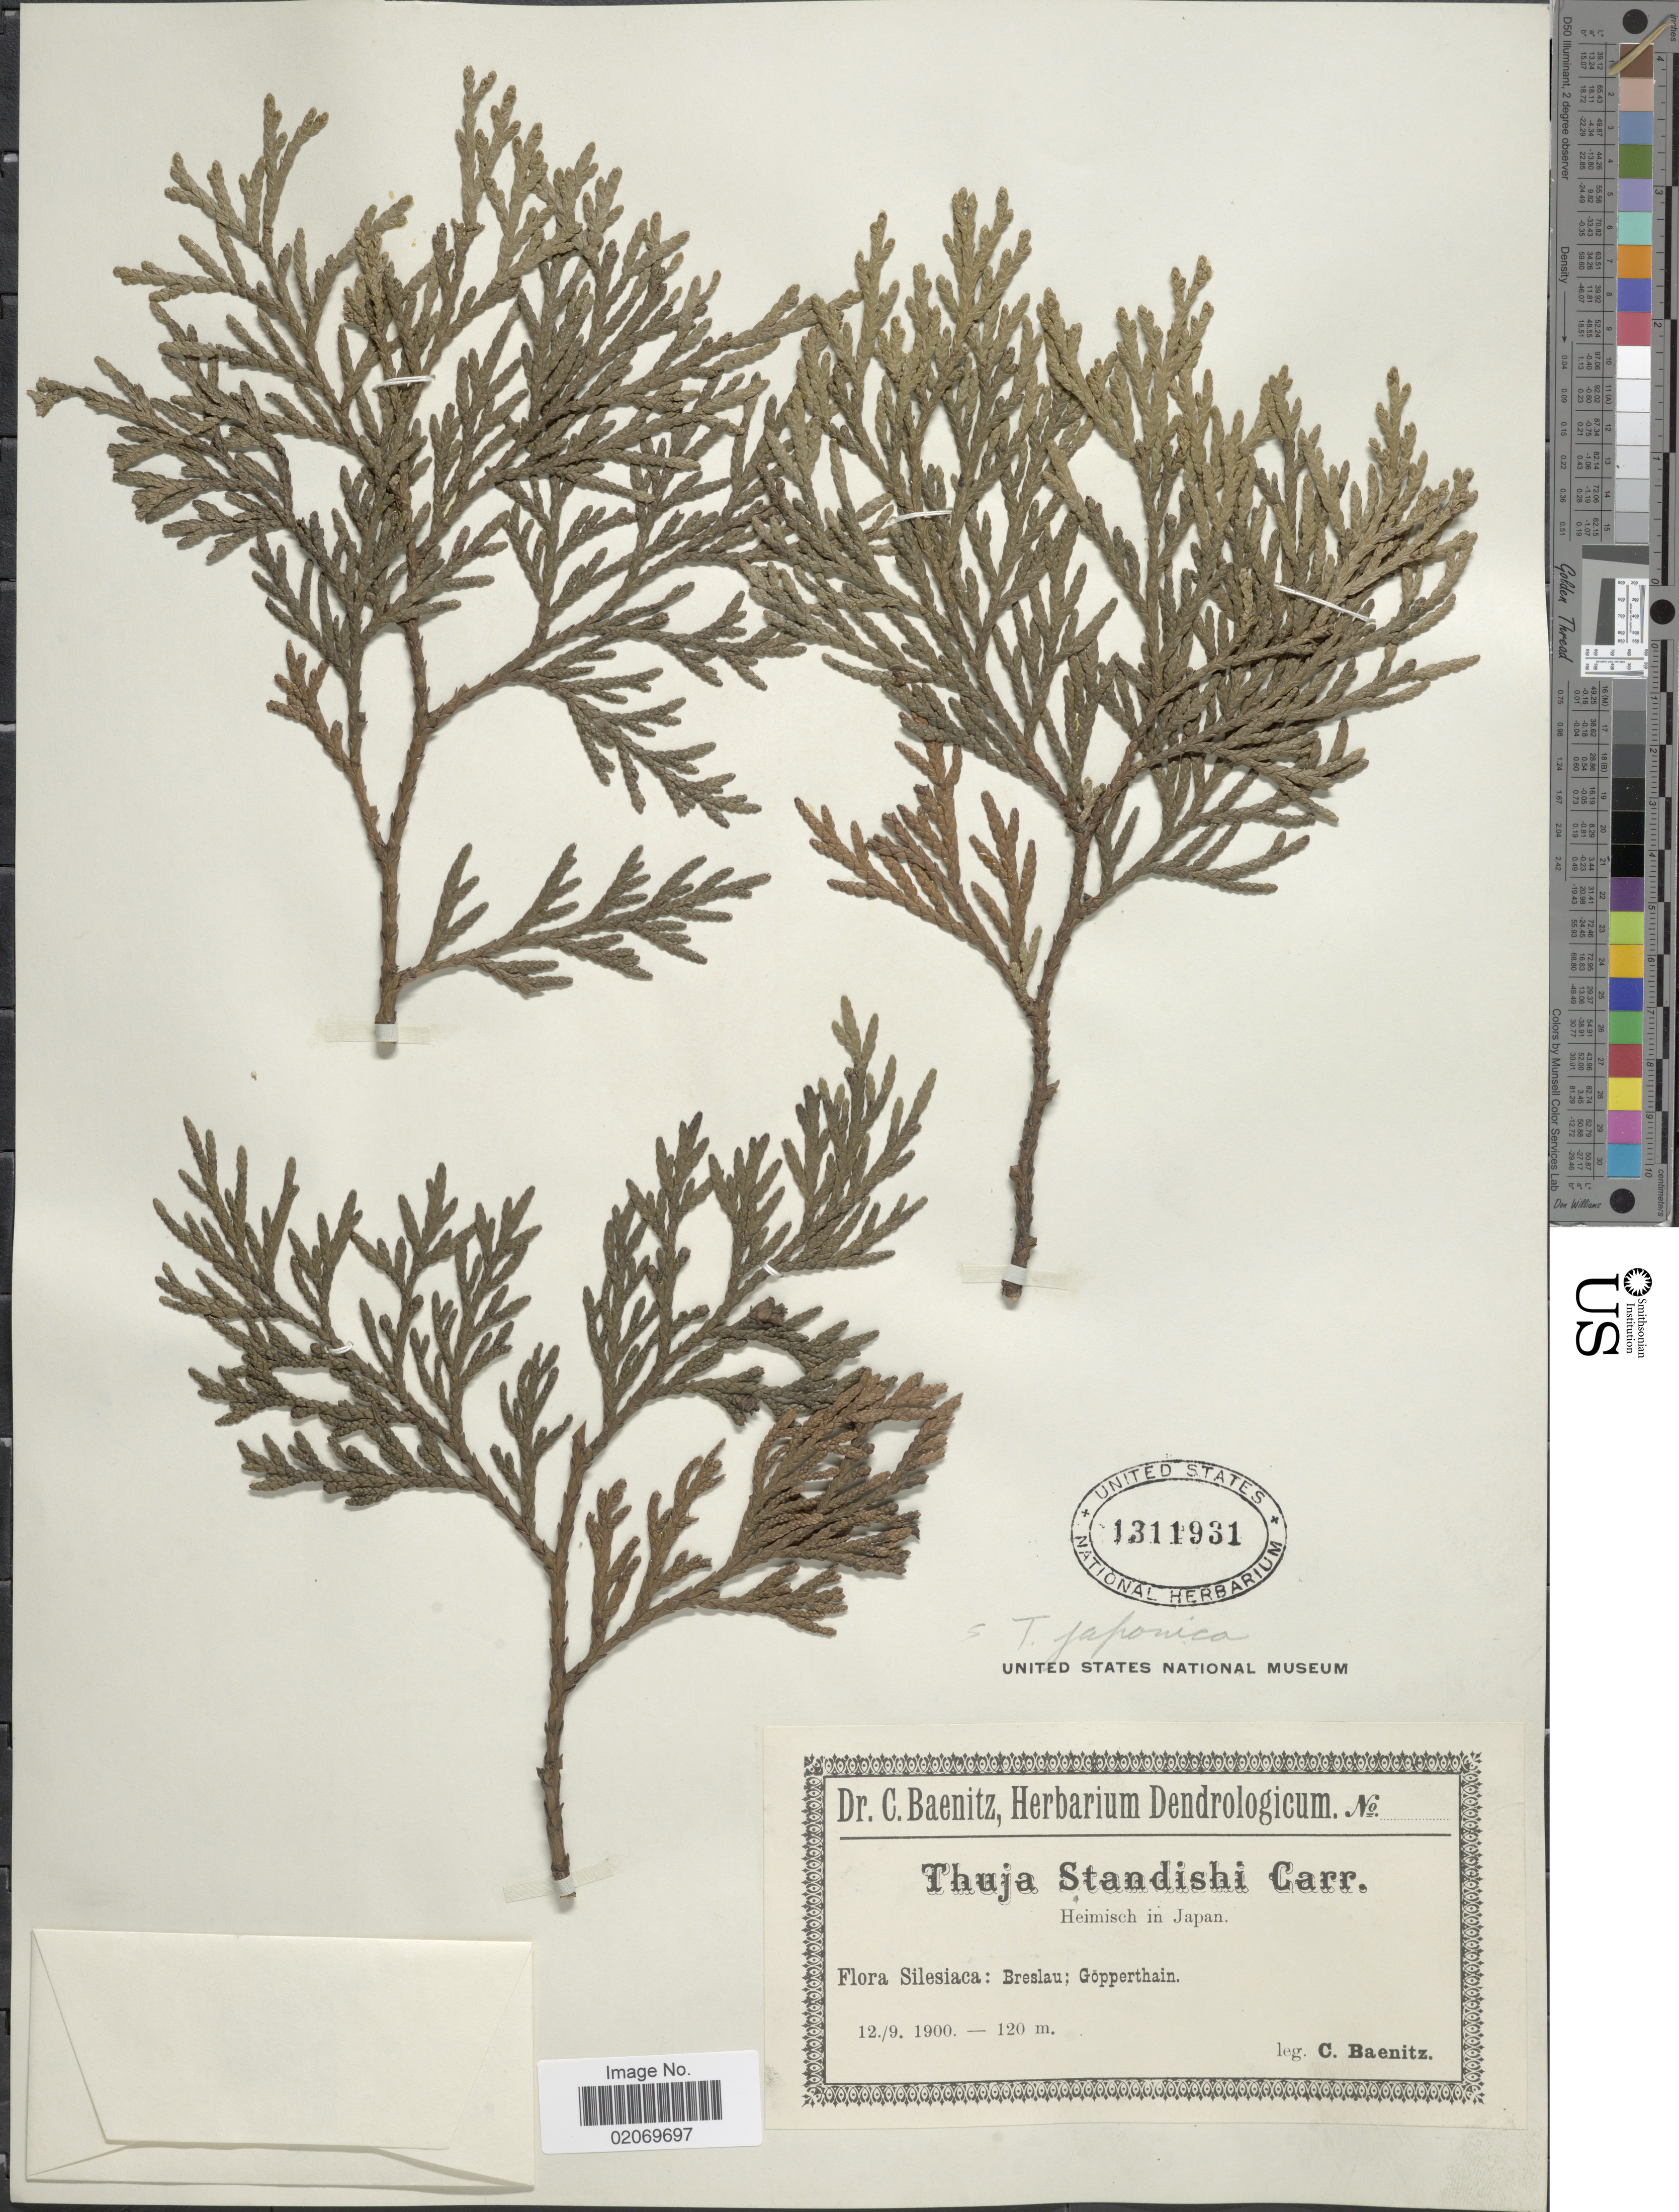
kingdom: Plantae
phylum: Tracheophyta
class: Pinopsida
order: Pinales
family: Cupressaceae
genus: Thuja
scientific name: Thuja japonica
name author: Maxim.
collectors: C. G. Baenitz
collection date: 1900-09-12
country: Poland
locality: Silesiaca: Breslau; Göpperthain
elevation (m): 120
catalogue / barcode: US 1311931